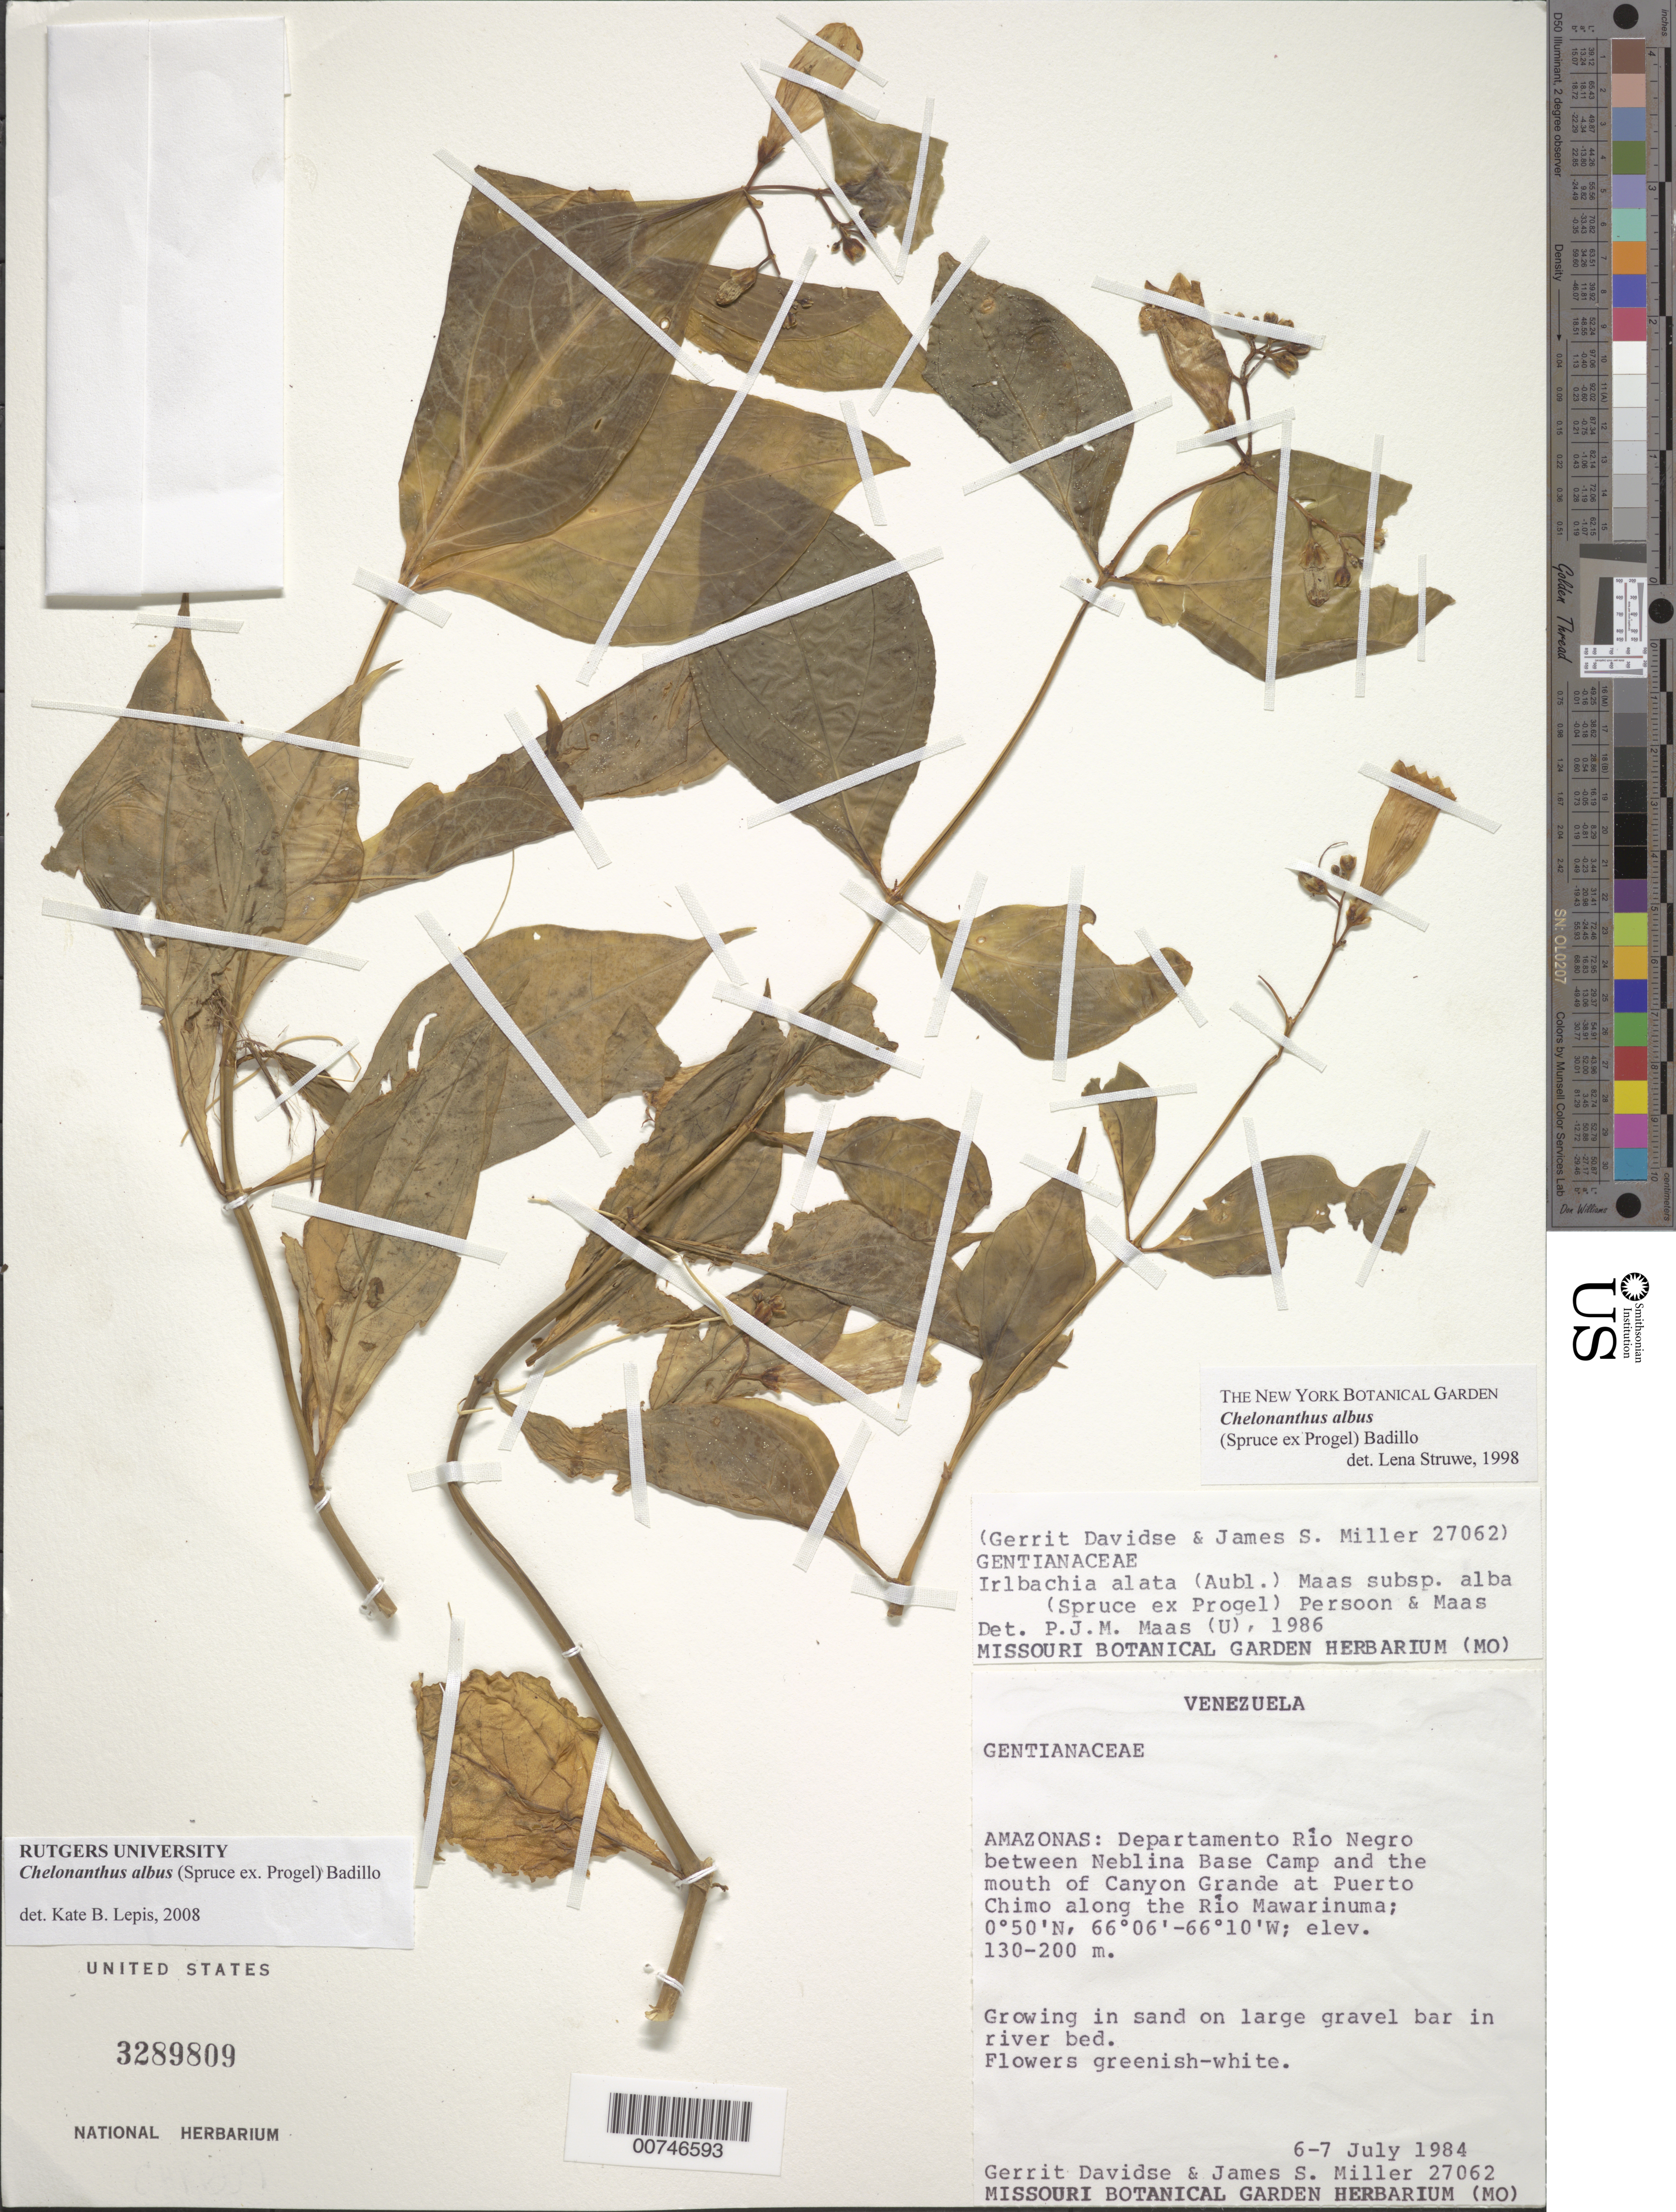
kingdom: Plantae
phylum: Tracheophyta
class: Magnoliopsida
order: Gentianales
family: Gentianaceae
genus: Chelonanthus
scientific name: Chelonanthus albus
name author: (Spruce ex Progel) V.M. Badillo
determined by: Struwe, L.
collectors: G. Davidse & J. S. Miller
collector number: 27062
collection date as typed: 6-Jul-84 to 7-Jul-84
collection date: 1984-07-06/1984-07-07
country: Venezuela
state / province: Amazonas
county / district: Río Negro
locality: Neblina Base Camp to mouth of Canyon Grande, along Río Mawarinuma, just E of Puerto Chimo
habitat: In sand on large gravel bar in river bed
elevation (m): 130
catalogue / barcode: US 3289809